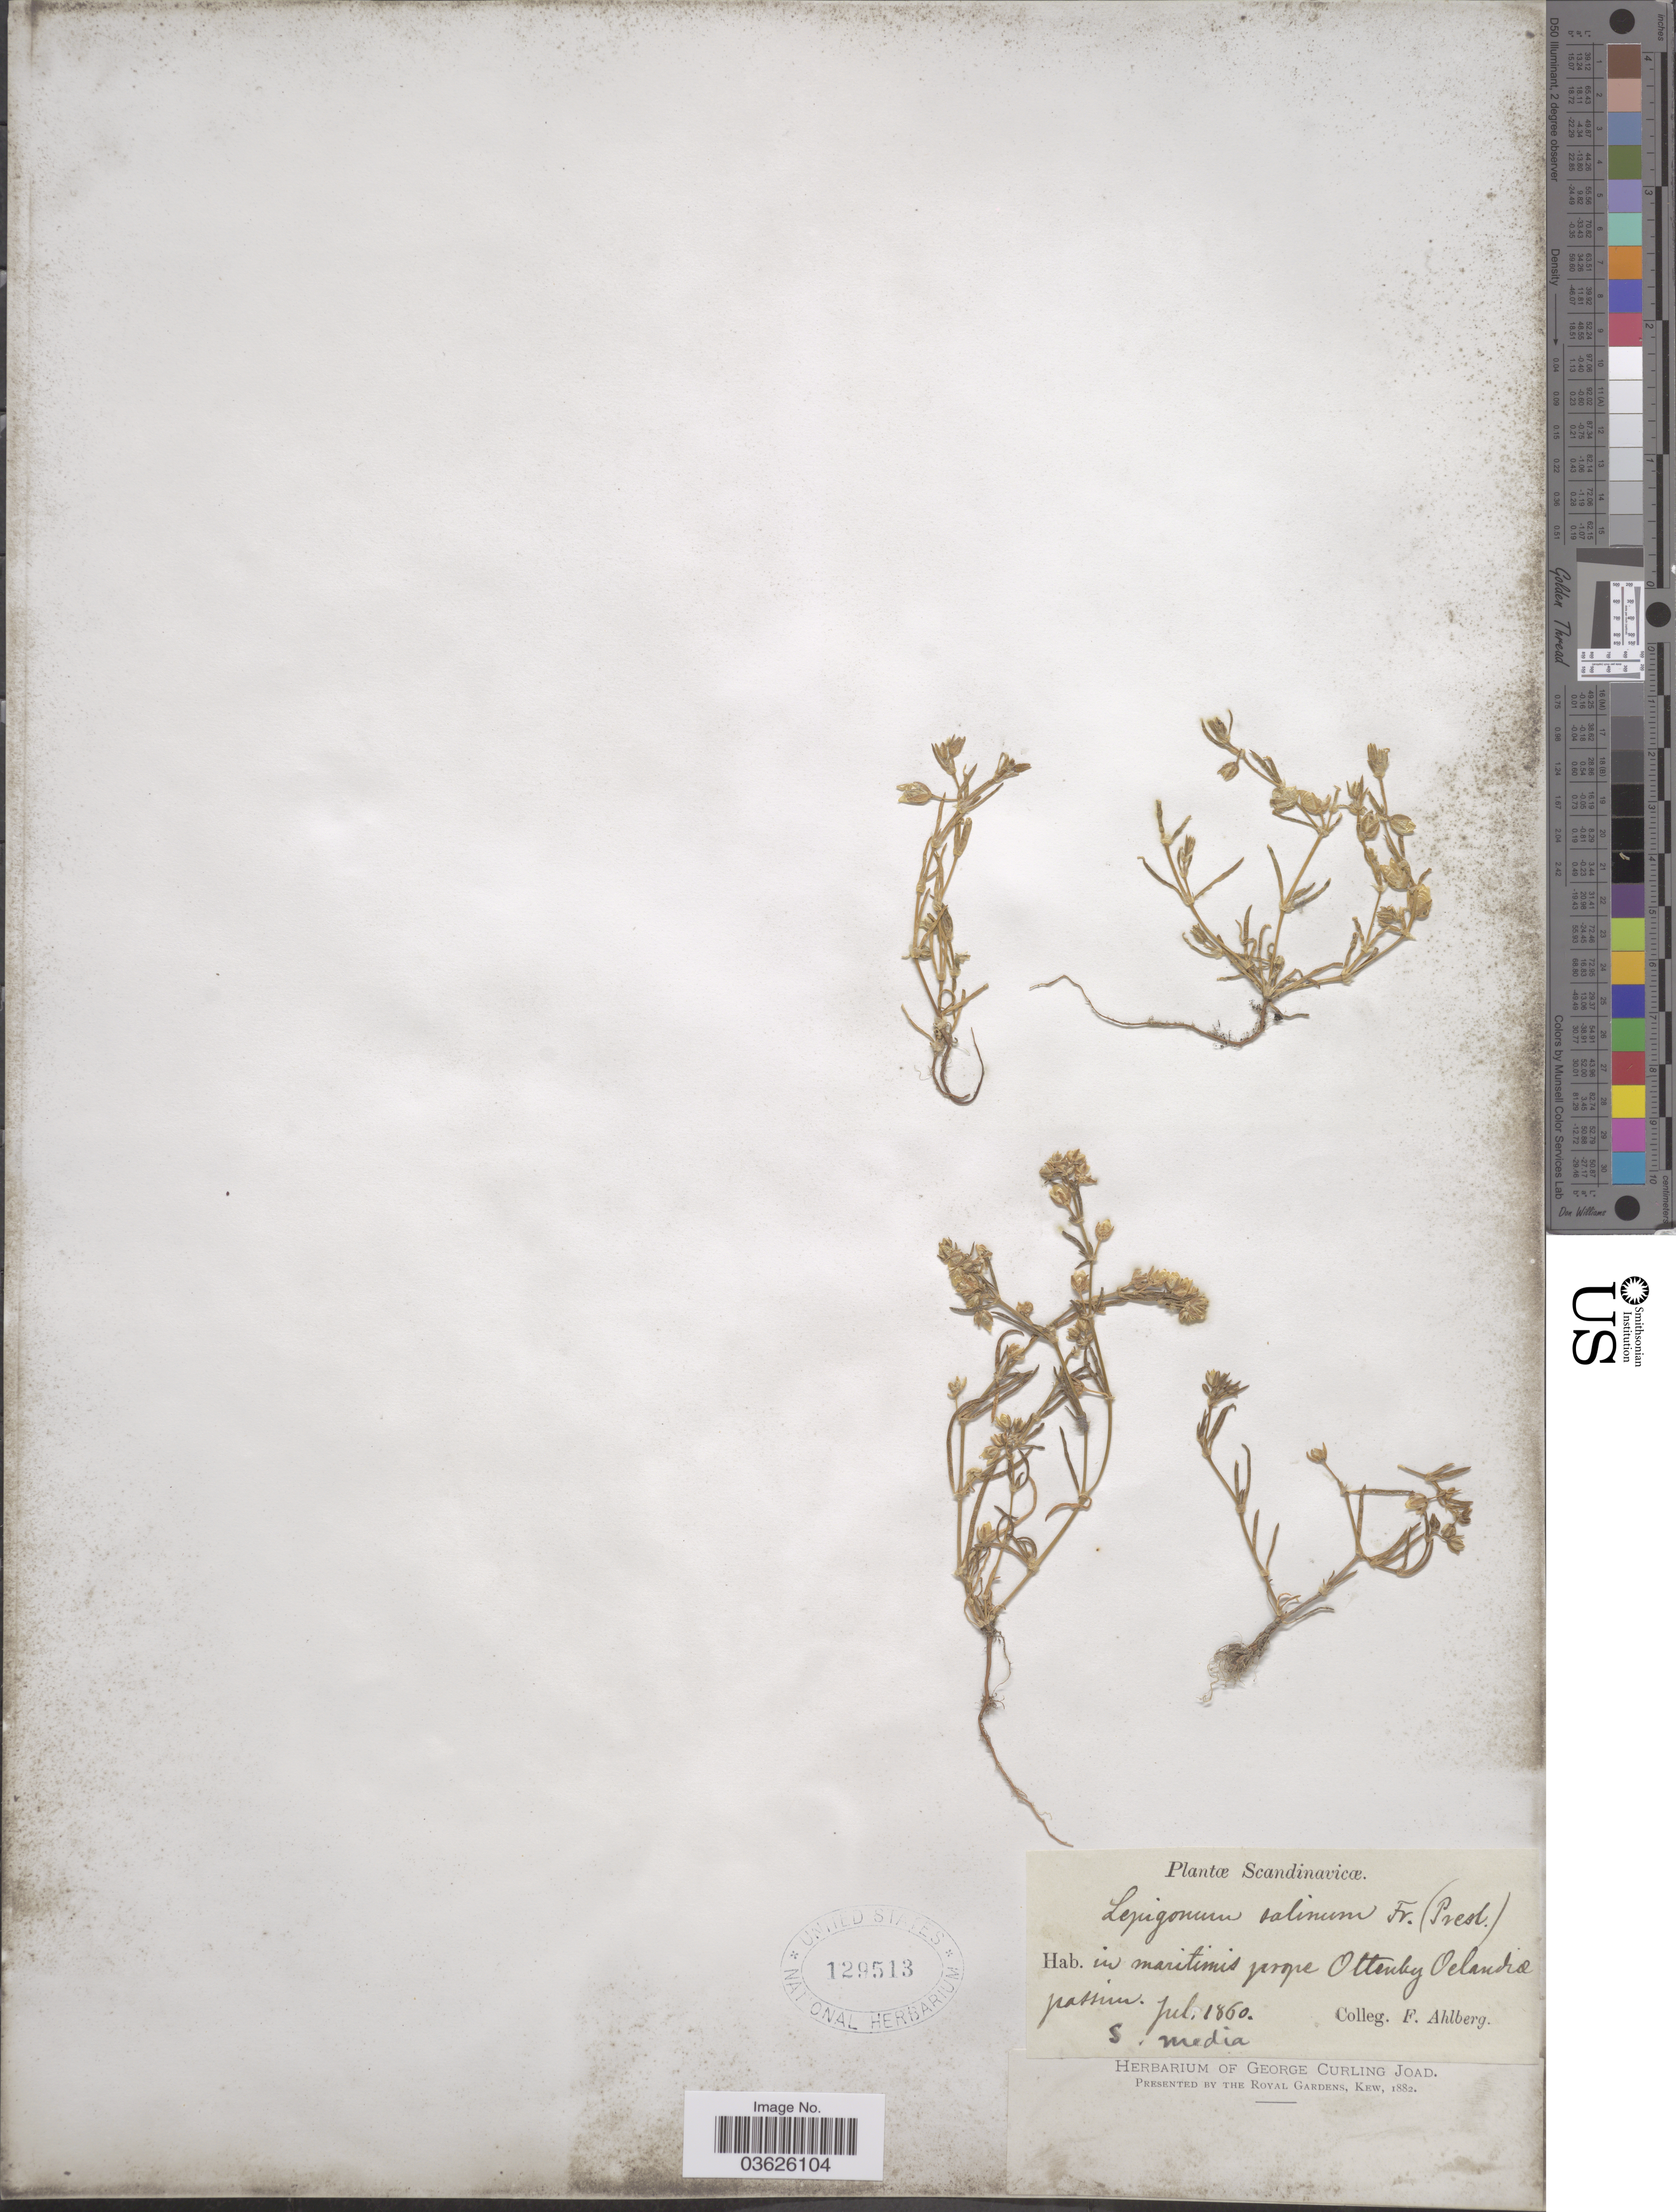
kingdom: Plantae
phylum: Tracheophyta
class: Magnoliopsida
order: Caryophyllales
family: Caryophyllaceae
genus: Tissa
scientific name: Tissa salina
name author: (J. Presl & C. Presl) Britton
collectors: F. Ahlberg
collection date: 1860-07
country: Sweden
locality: Scandinavicæ. In maritimis prope Ottenby Oelandia passim. S. media [unsure placement].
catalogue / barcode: US 129513